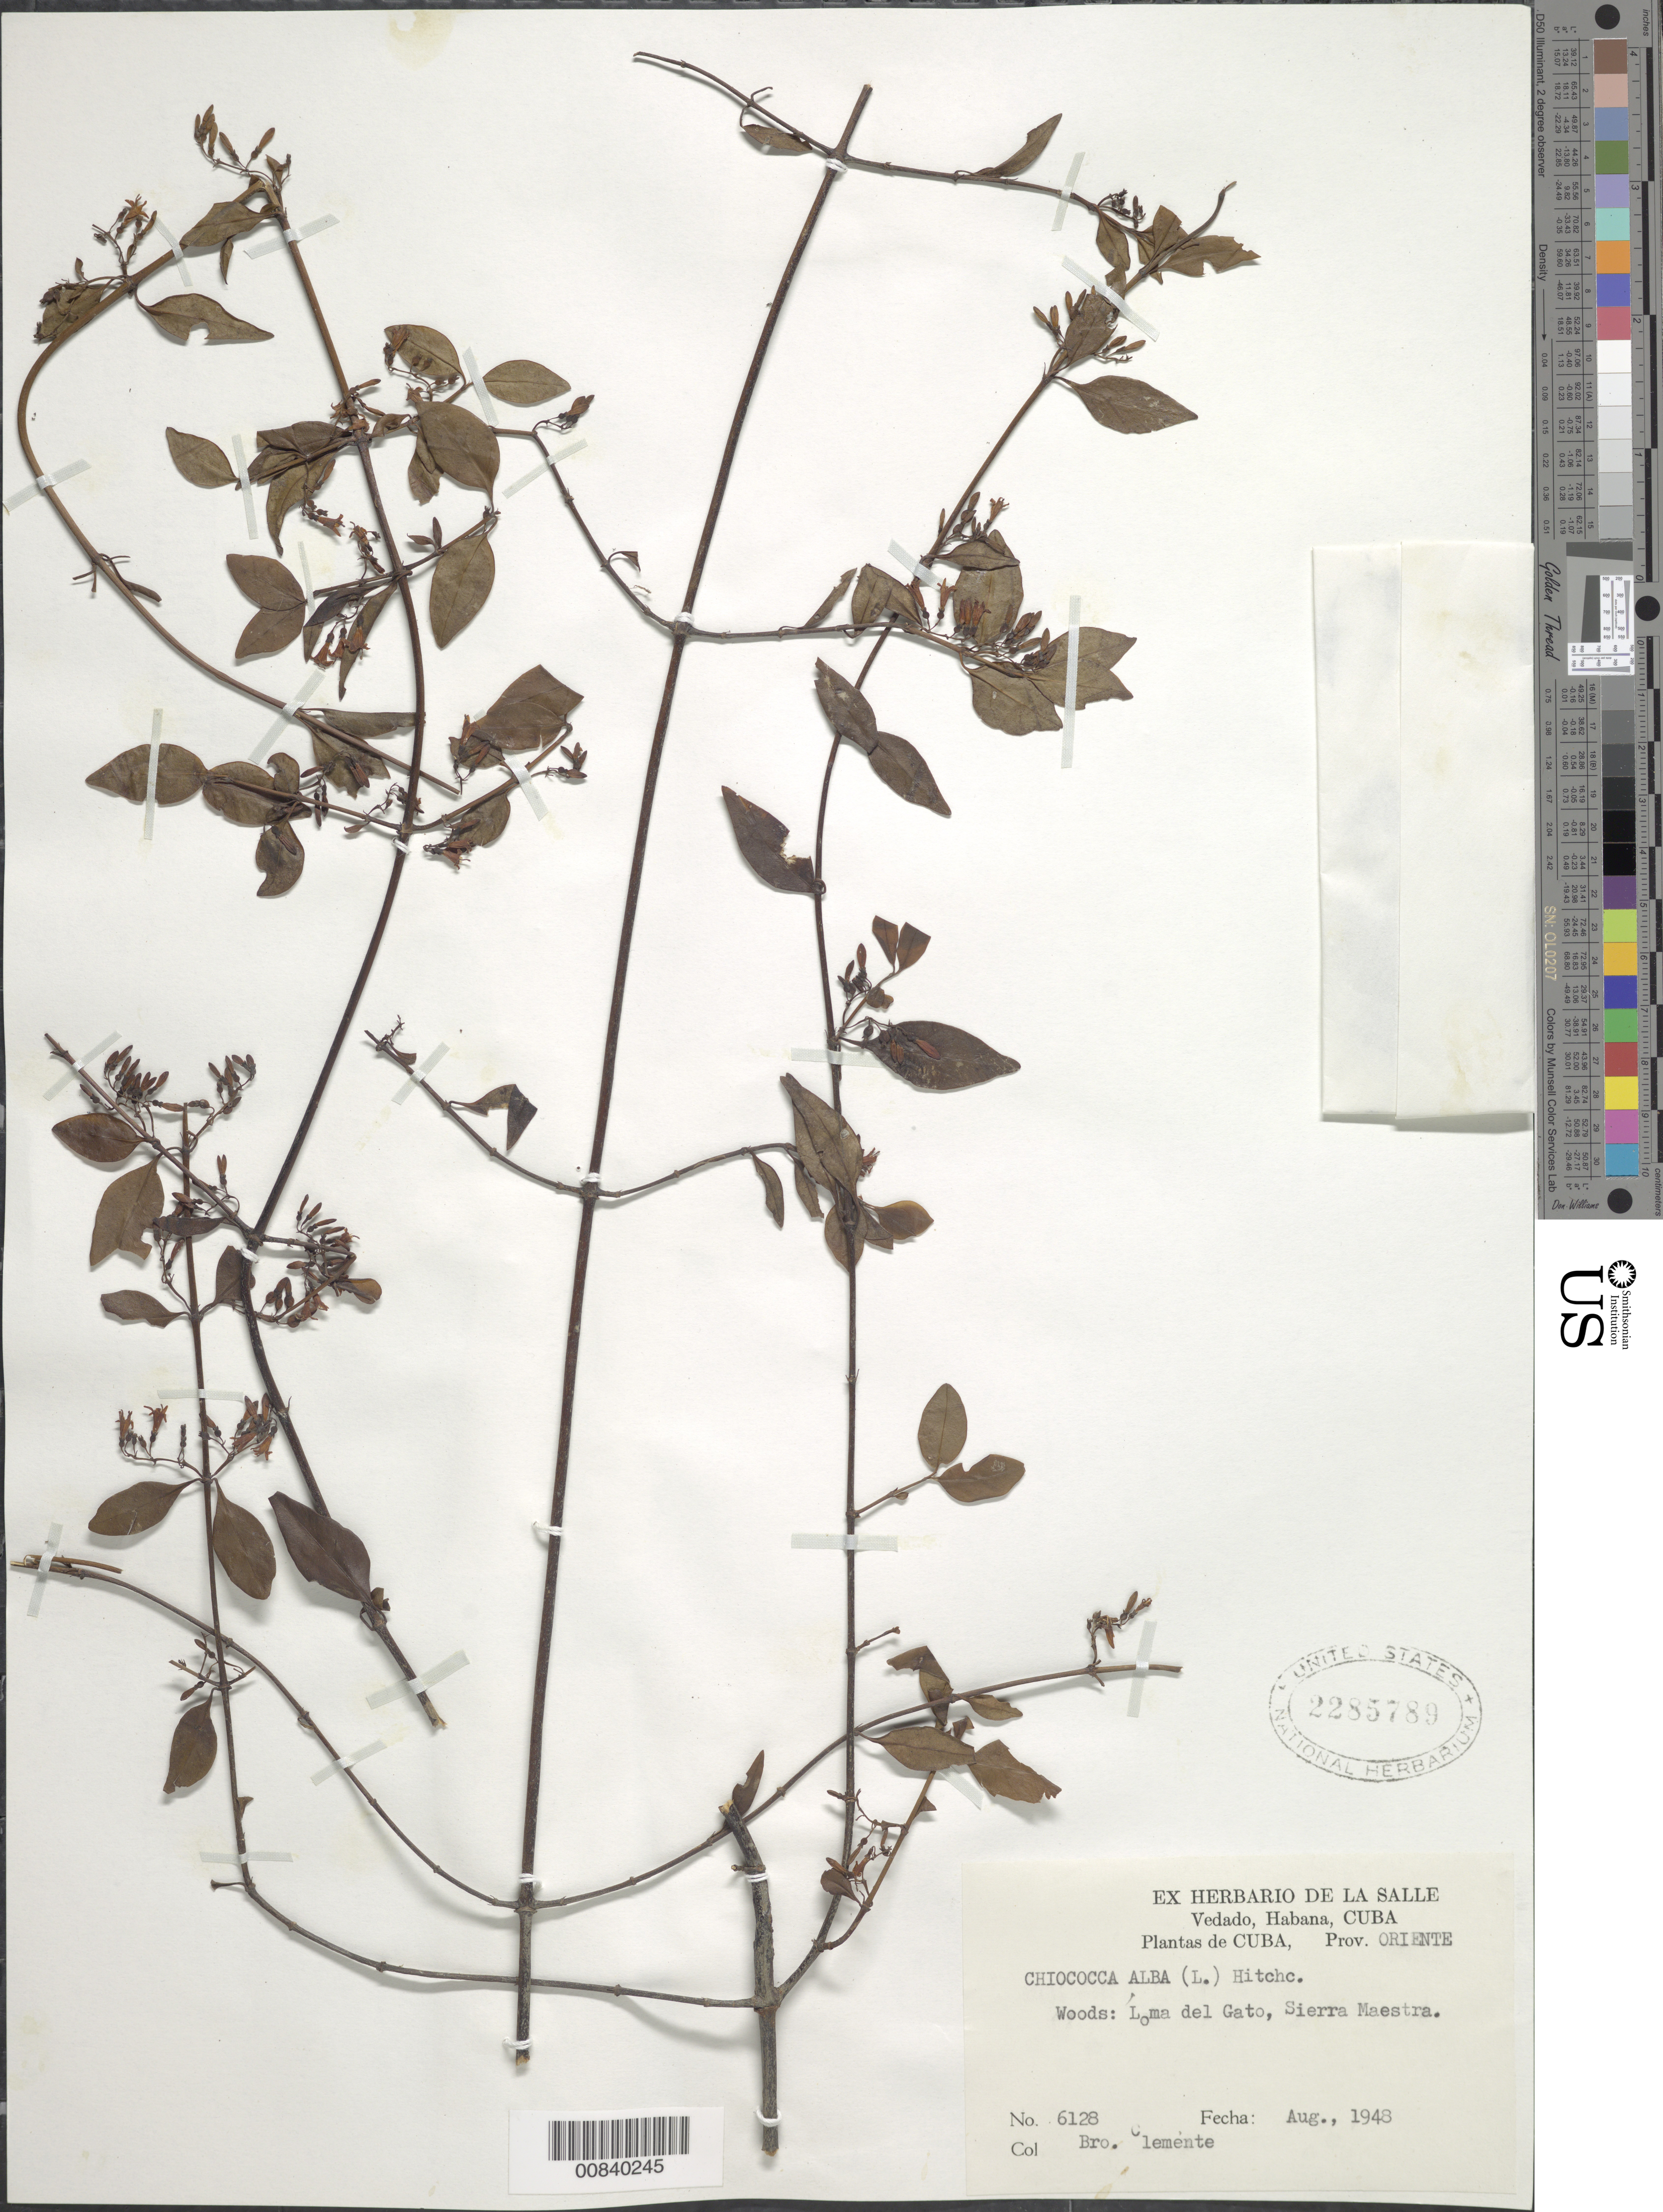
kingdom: Plantae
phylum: Tracheophyta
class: Magnoliopsida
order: Gentianales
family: Rubiaceae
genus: Chiococca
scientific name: Chiococca alba subsp. alba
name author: (L.) Hitchc.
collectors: Bro. Clemente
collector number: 6128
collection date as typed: Aug 1948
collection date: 1948-08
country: Cuba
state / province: Oriente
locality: Loma del Gato, Sierra Maestra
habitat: Woods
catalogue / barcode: US 2285789